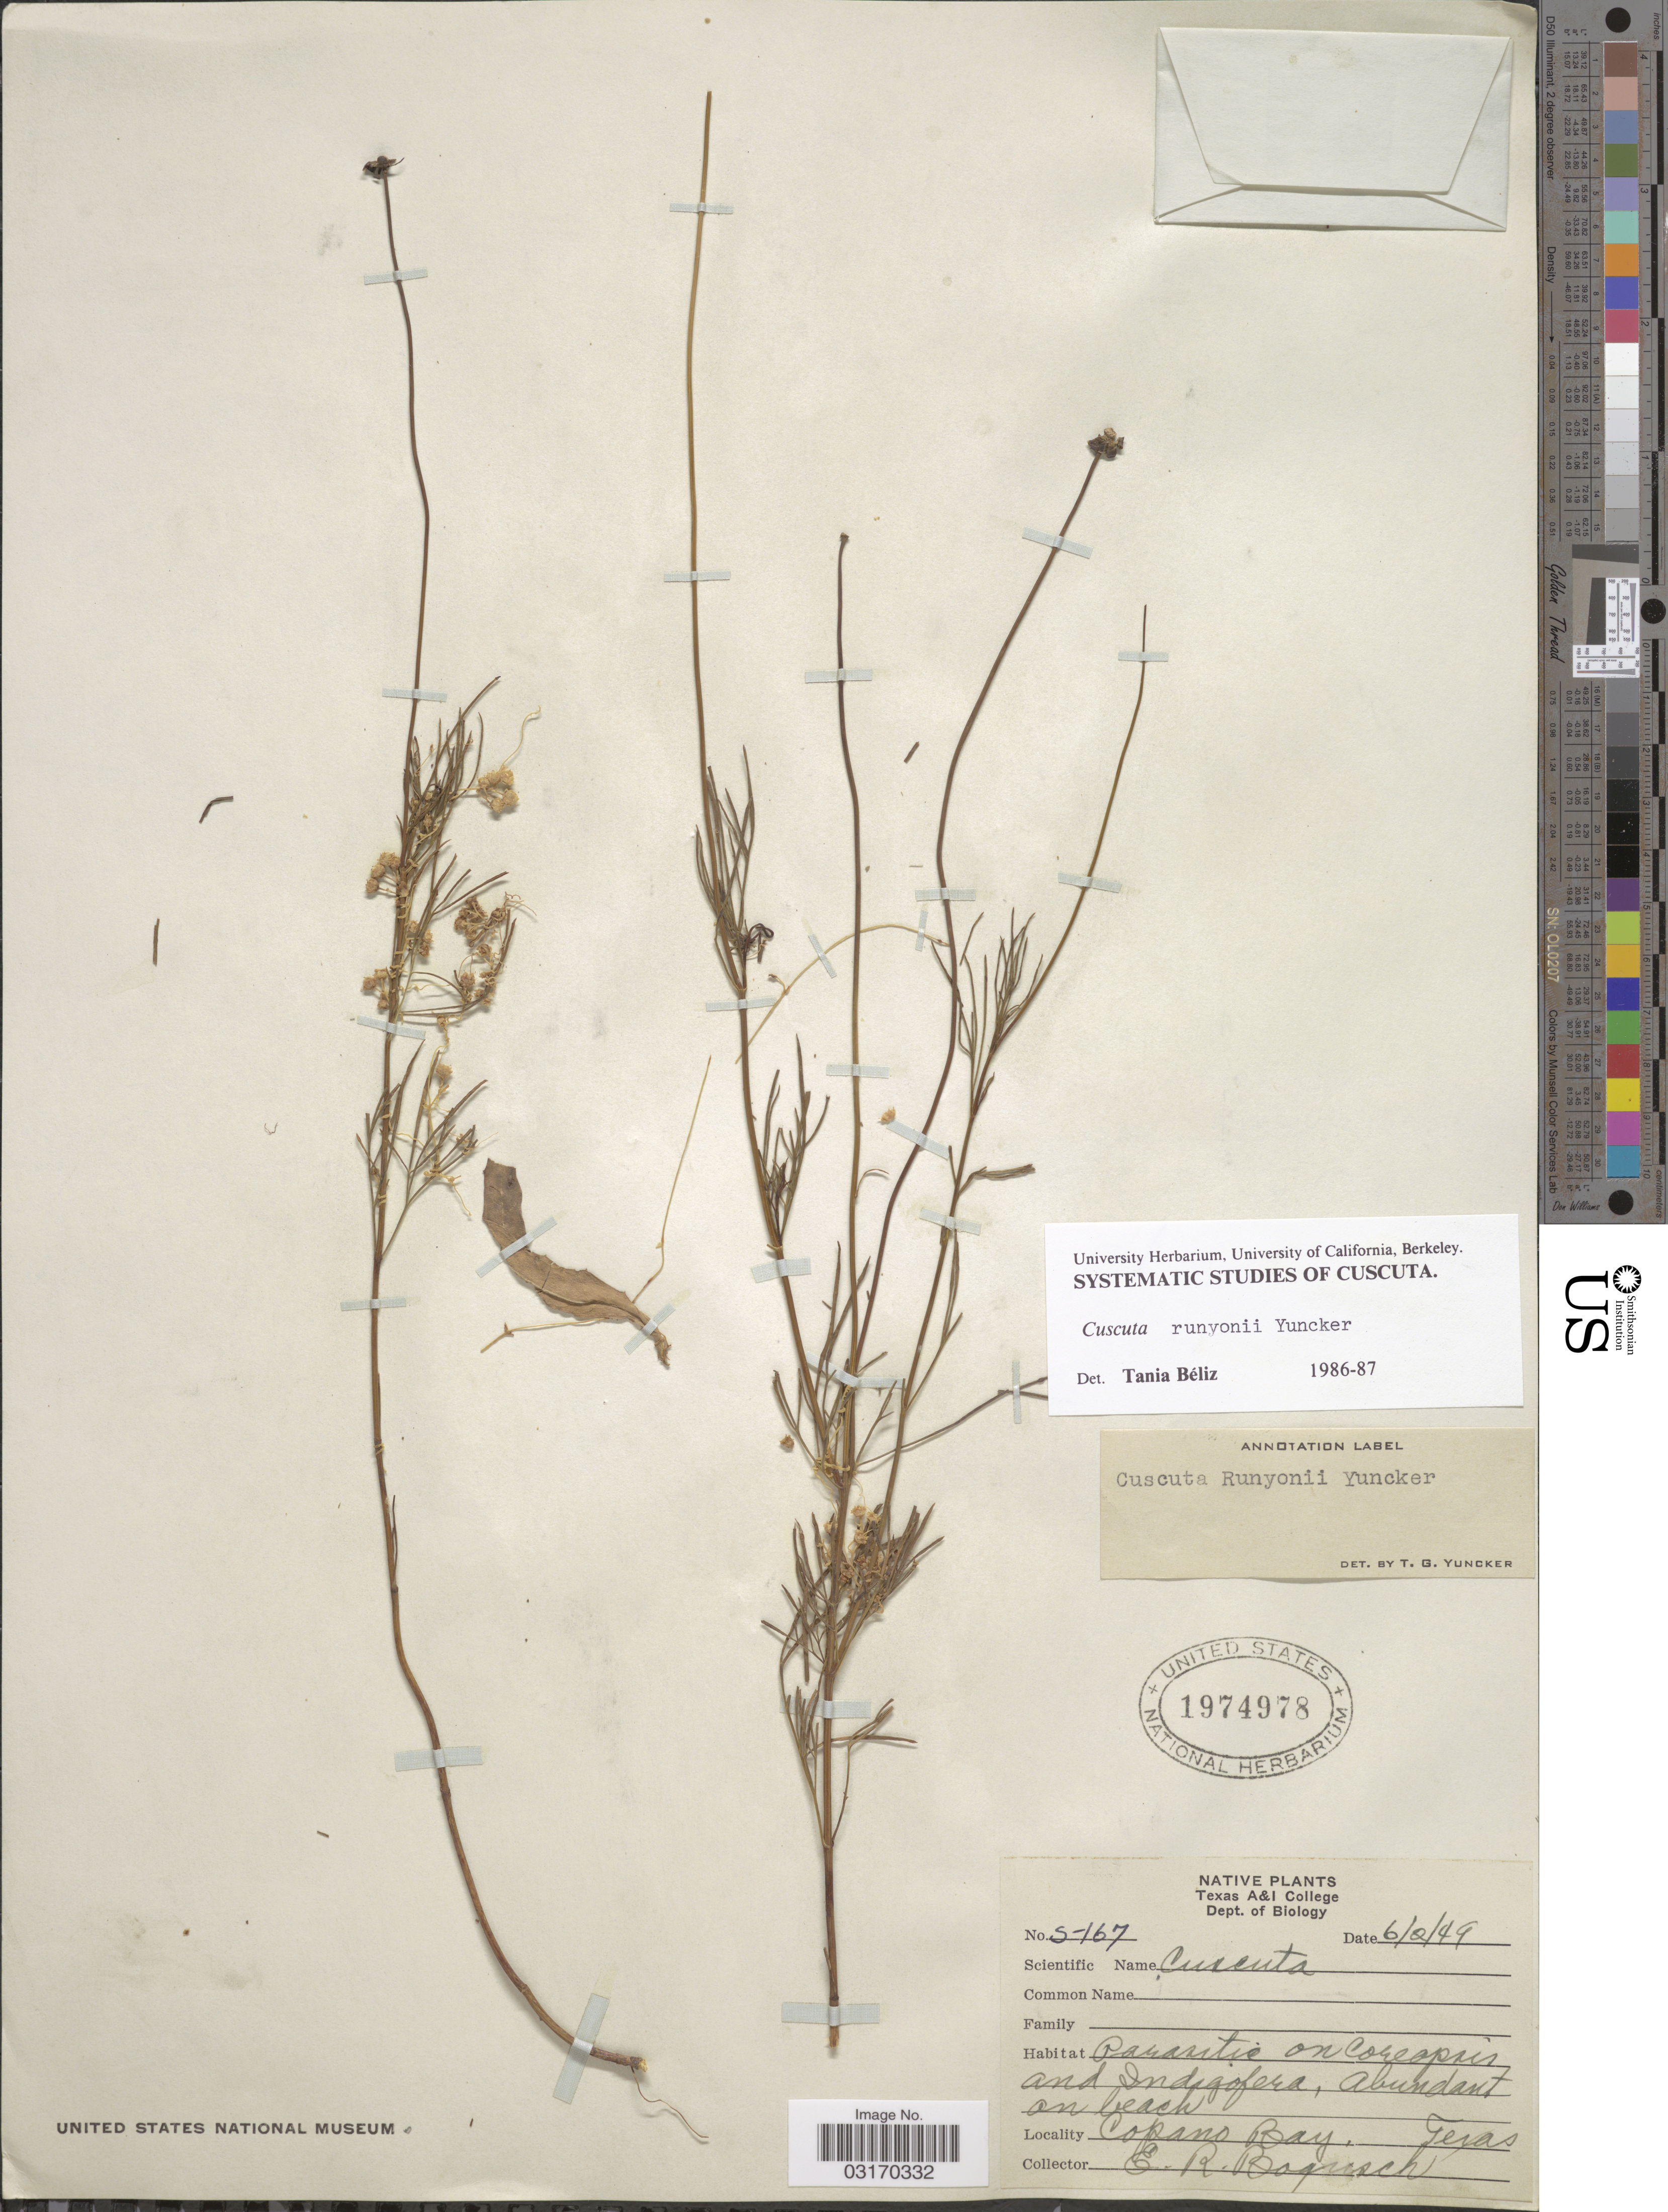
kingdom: Plantae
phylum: Tracheophyta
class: Magnoliopsida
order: Solanales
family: Convolvulaceae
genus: Cuscuta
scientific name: Cuscuta runyonii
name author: Yunck.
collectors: E. Bogusch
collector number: S-167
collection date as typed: Transcribed d/m/y: 2/6/49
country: United States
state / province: Texas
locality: Copano Bay.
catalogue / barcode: US 1974978